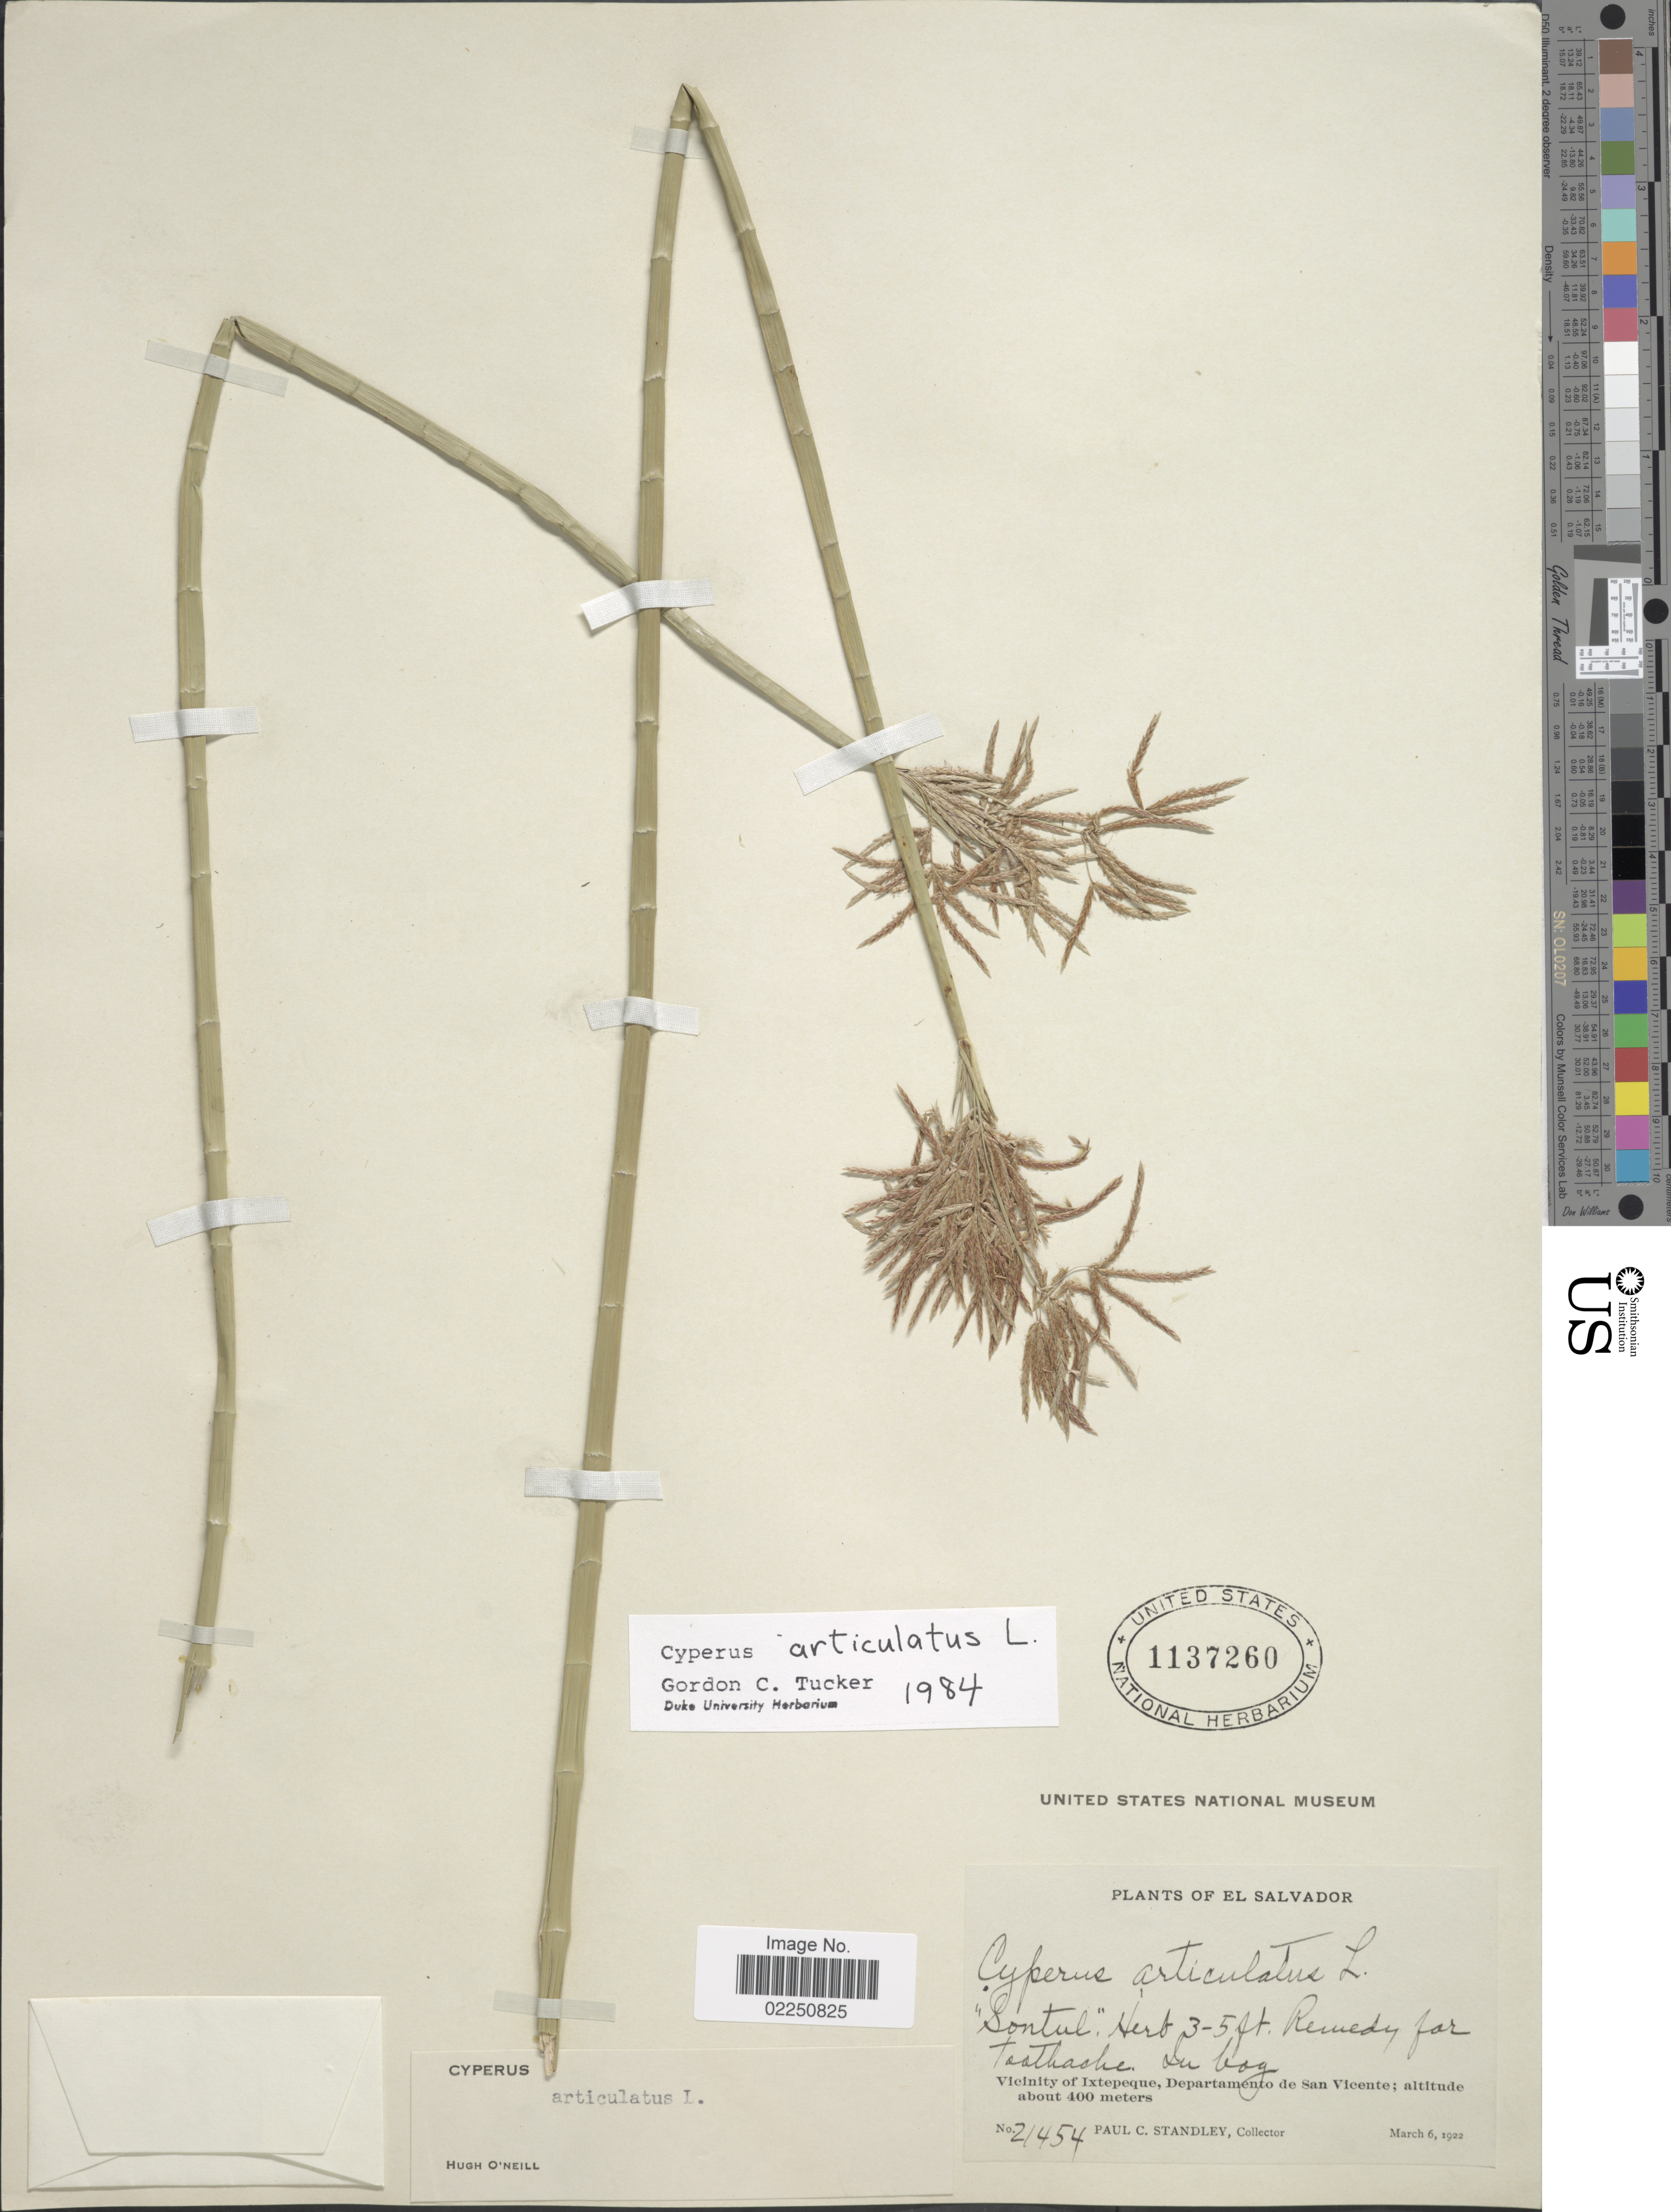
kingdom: Plantae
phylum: Tracheophyta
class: Liliopsida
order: Poales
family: Cyperaceae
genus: Cyperus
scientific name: Cyperus articulatus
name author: L.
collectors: P. C. Standley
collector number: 21454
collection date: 1922-03-06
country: El Salvador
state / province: San Vincente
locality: Vicinity of Ixtepeque, Departamento de San Vicente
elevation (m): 400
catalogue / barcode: US 1137260